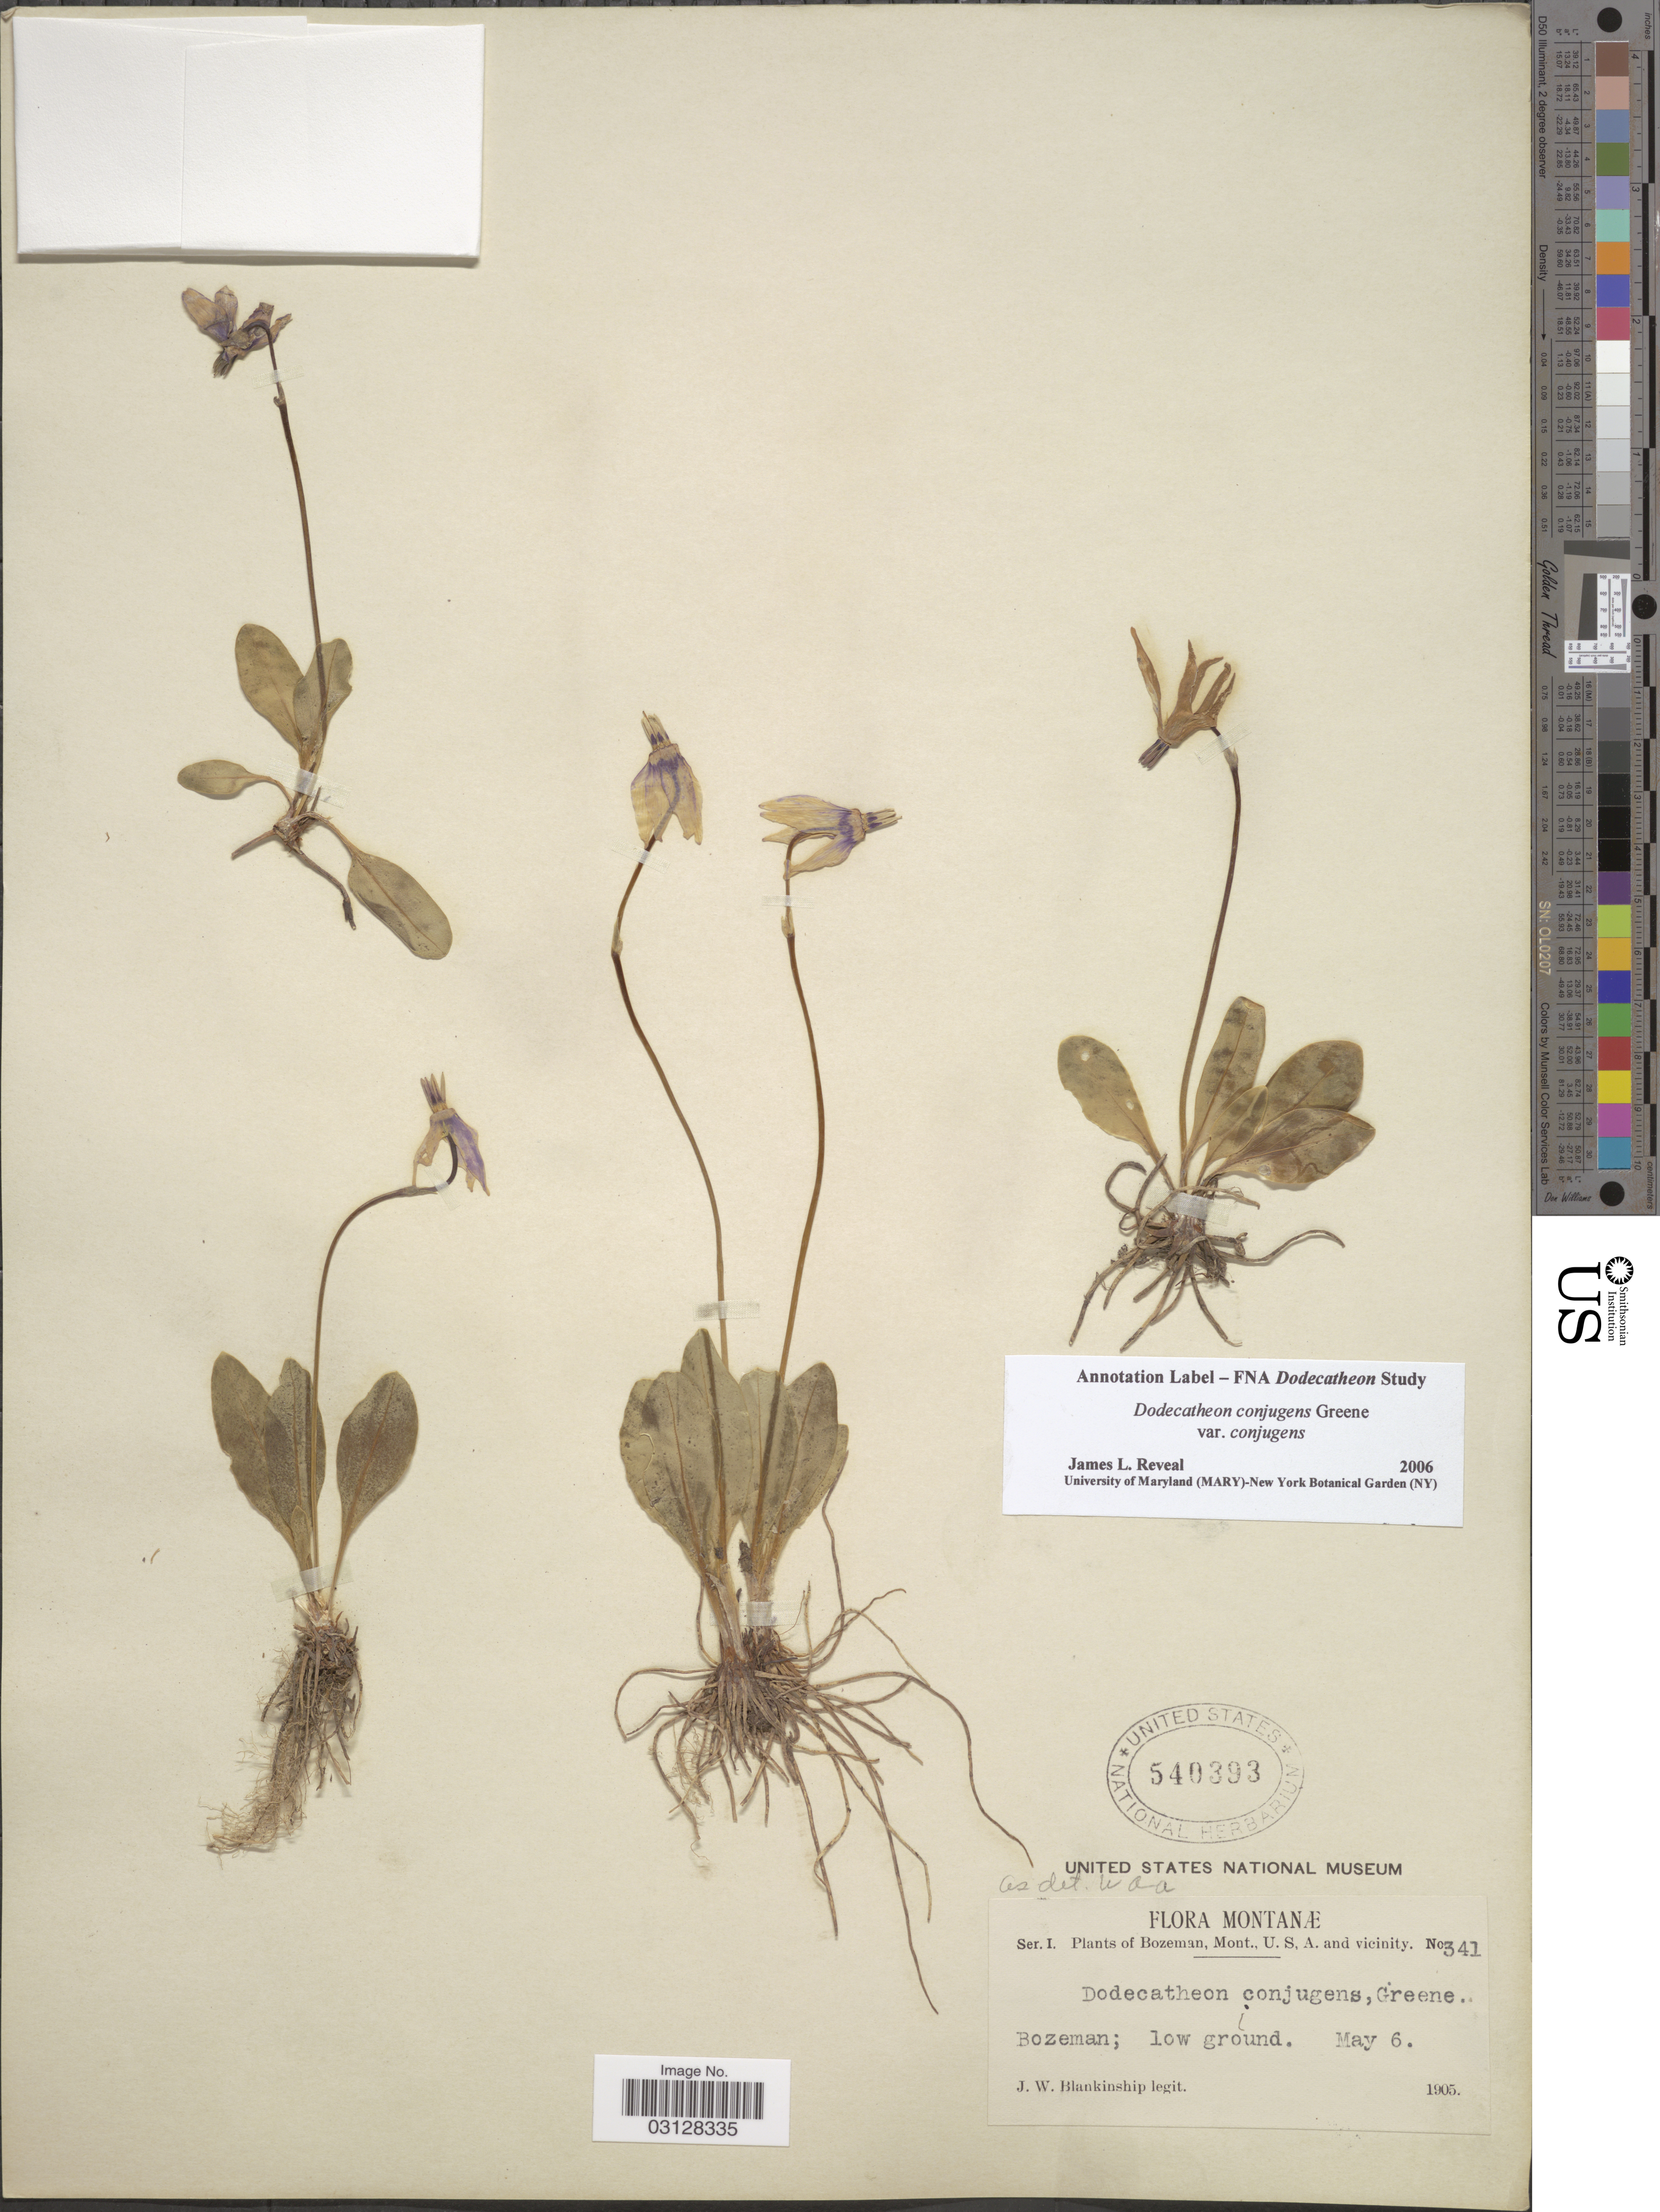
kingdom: Plantae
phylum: Tracheophyta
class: Magnoliopsida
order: Ericales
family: Primulaceae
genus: Dodecatheon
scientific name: Dodecatheon conjugens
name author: Greene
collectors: J. W. Blankinship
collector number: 341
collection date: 1905-05-06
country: United States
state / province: Montana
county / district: Gallatin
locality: Bozeman, low ground.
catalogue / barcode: US 540393